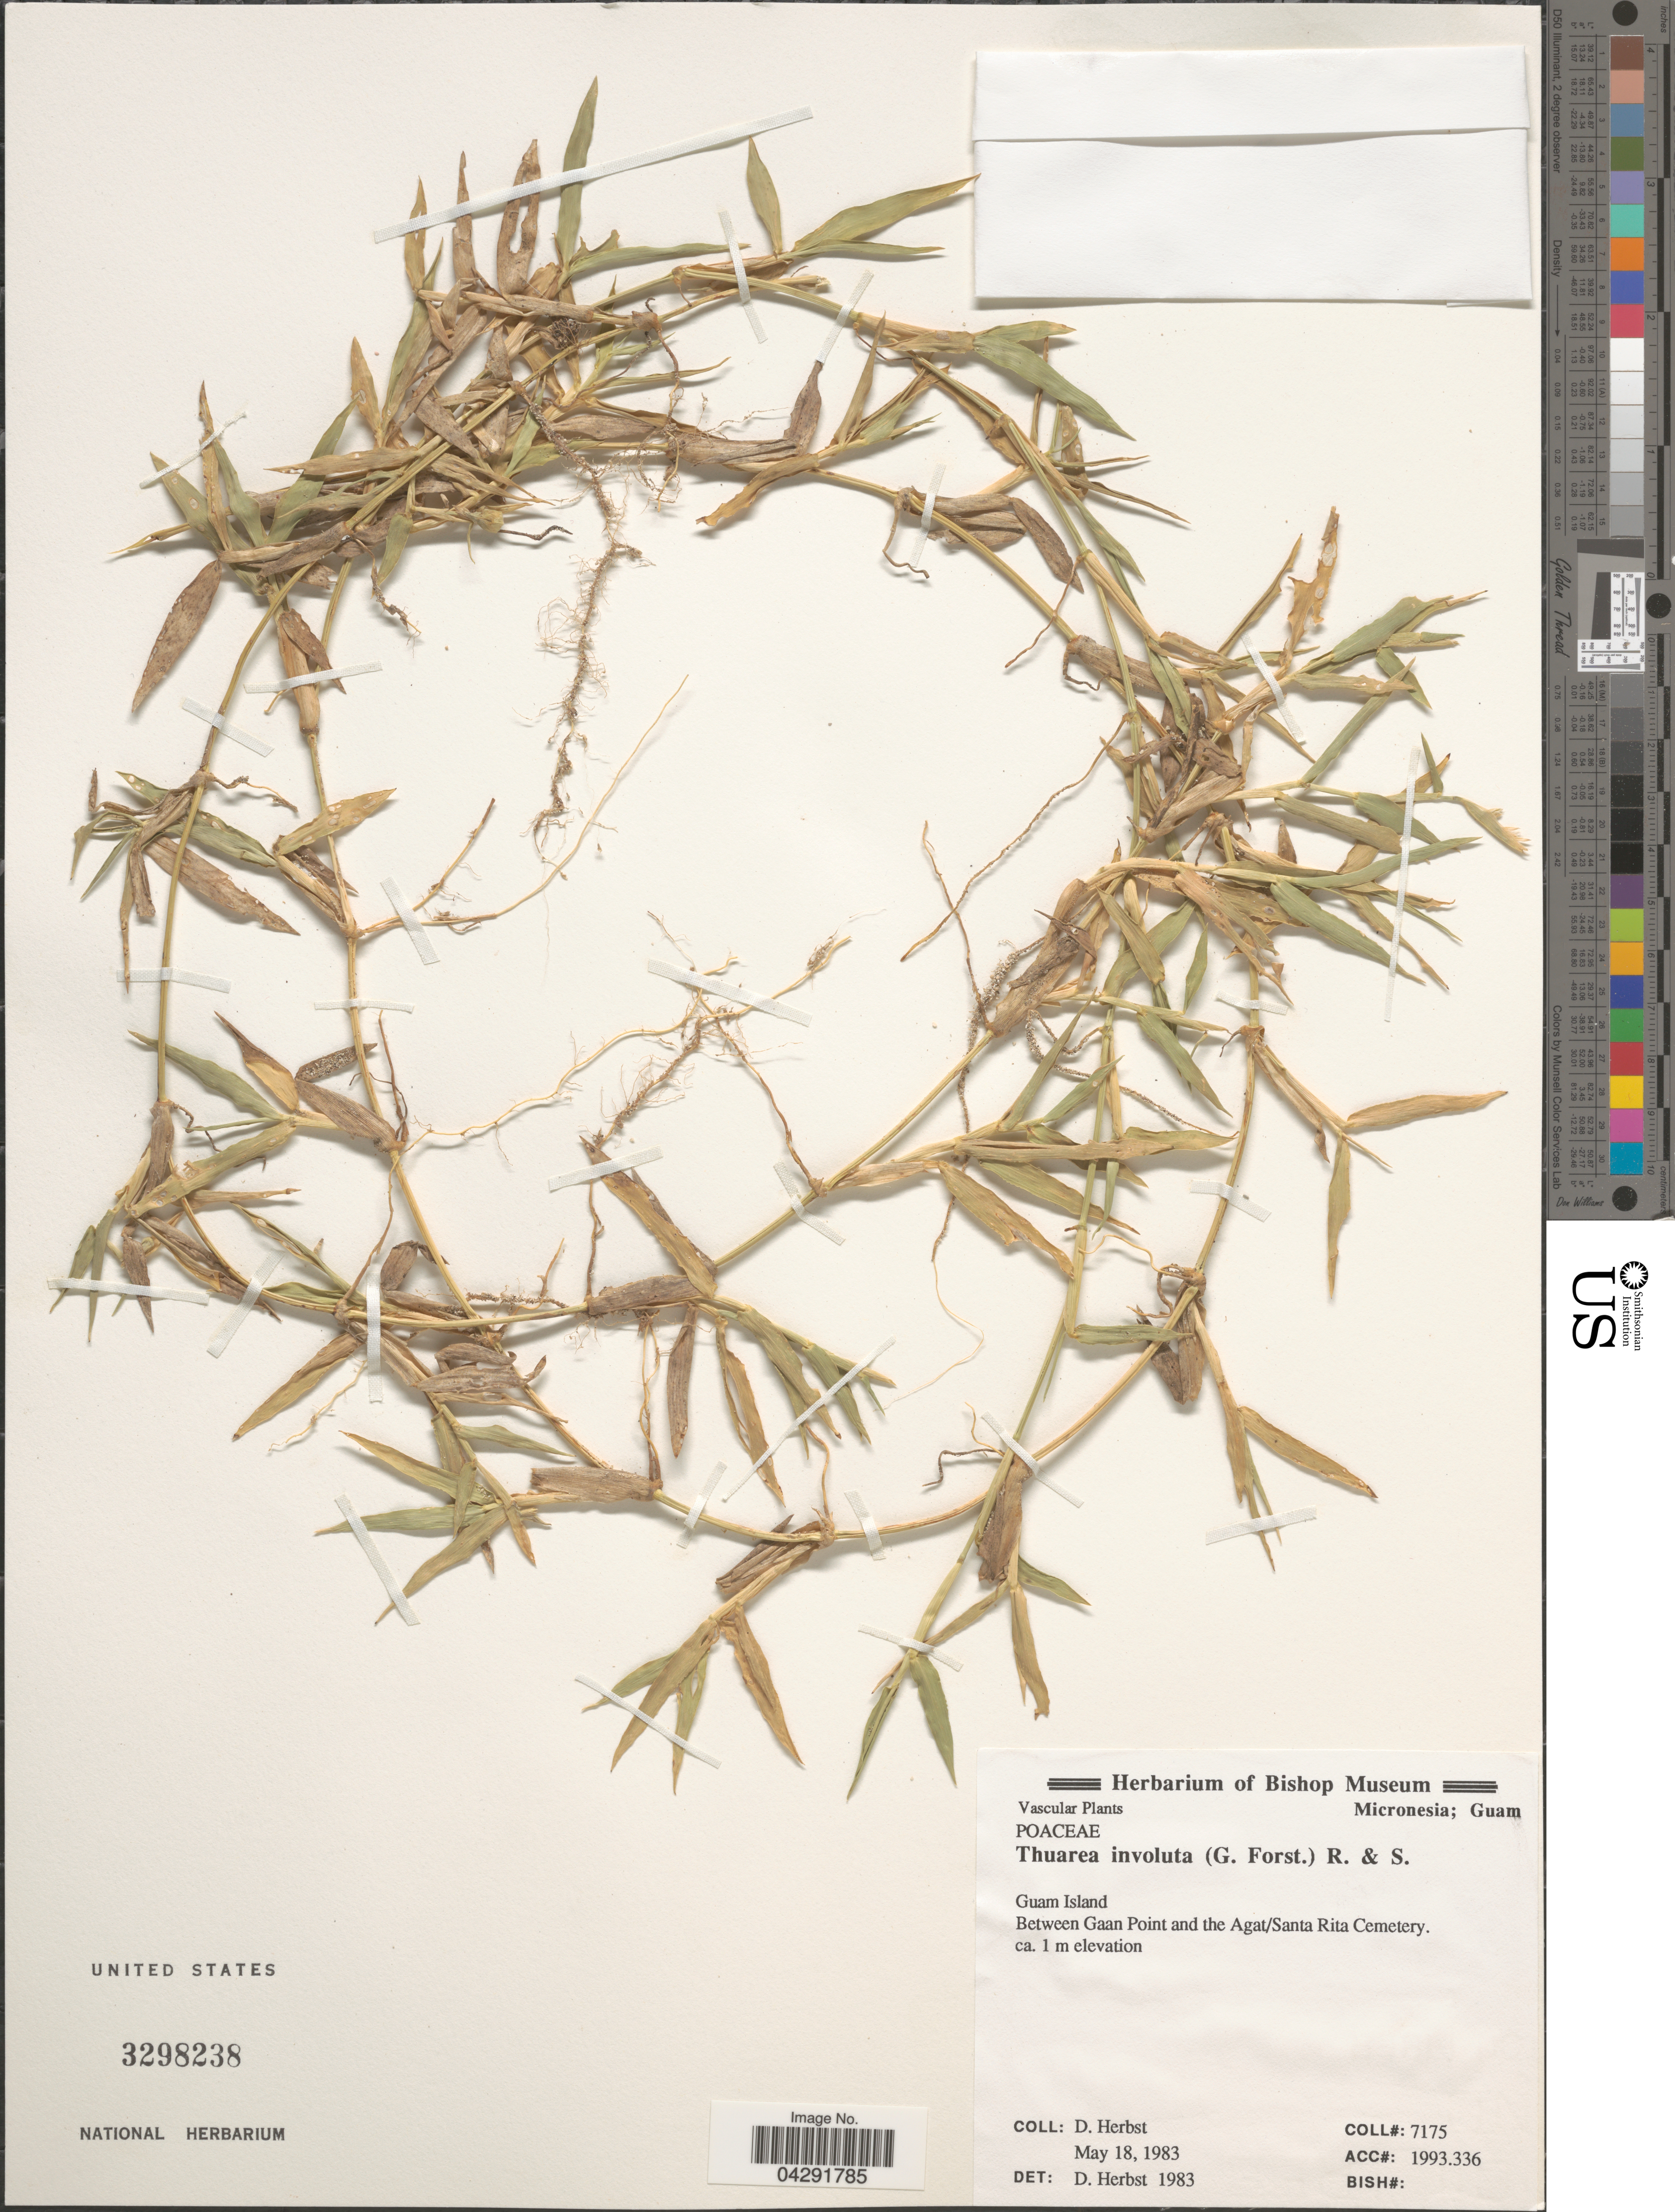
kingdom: Plantae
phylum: Tracheophyta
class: Liliopsida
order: Poales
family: Poaceae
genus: Thuarea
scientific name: Thuarea involuta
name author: (G. Forst.) R. Br. ex Sm.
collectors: D. Herbst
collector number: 7175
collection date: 1983-05-18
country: Guam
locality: Guam Island. Between Gaan Point and the Agat/Santa Rita Cemetery.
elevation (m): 1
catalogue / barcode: US 3298238